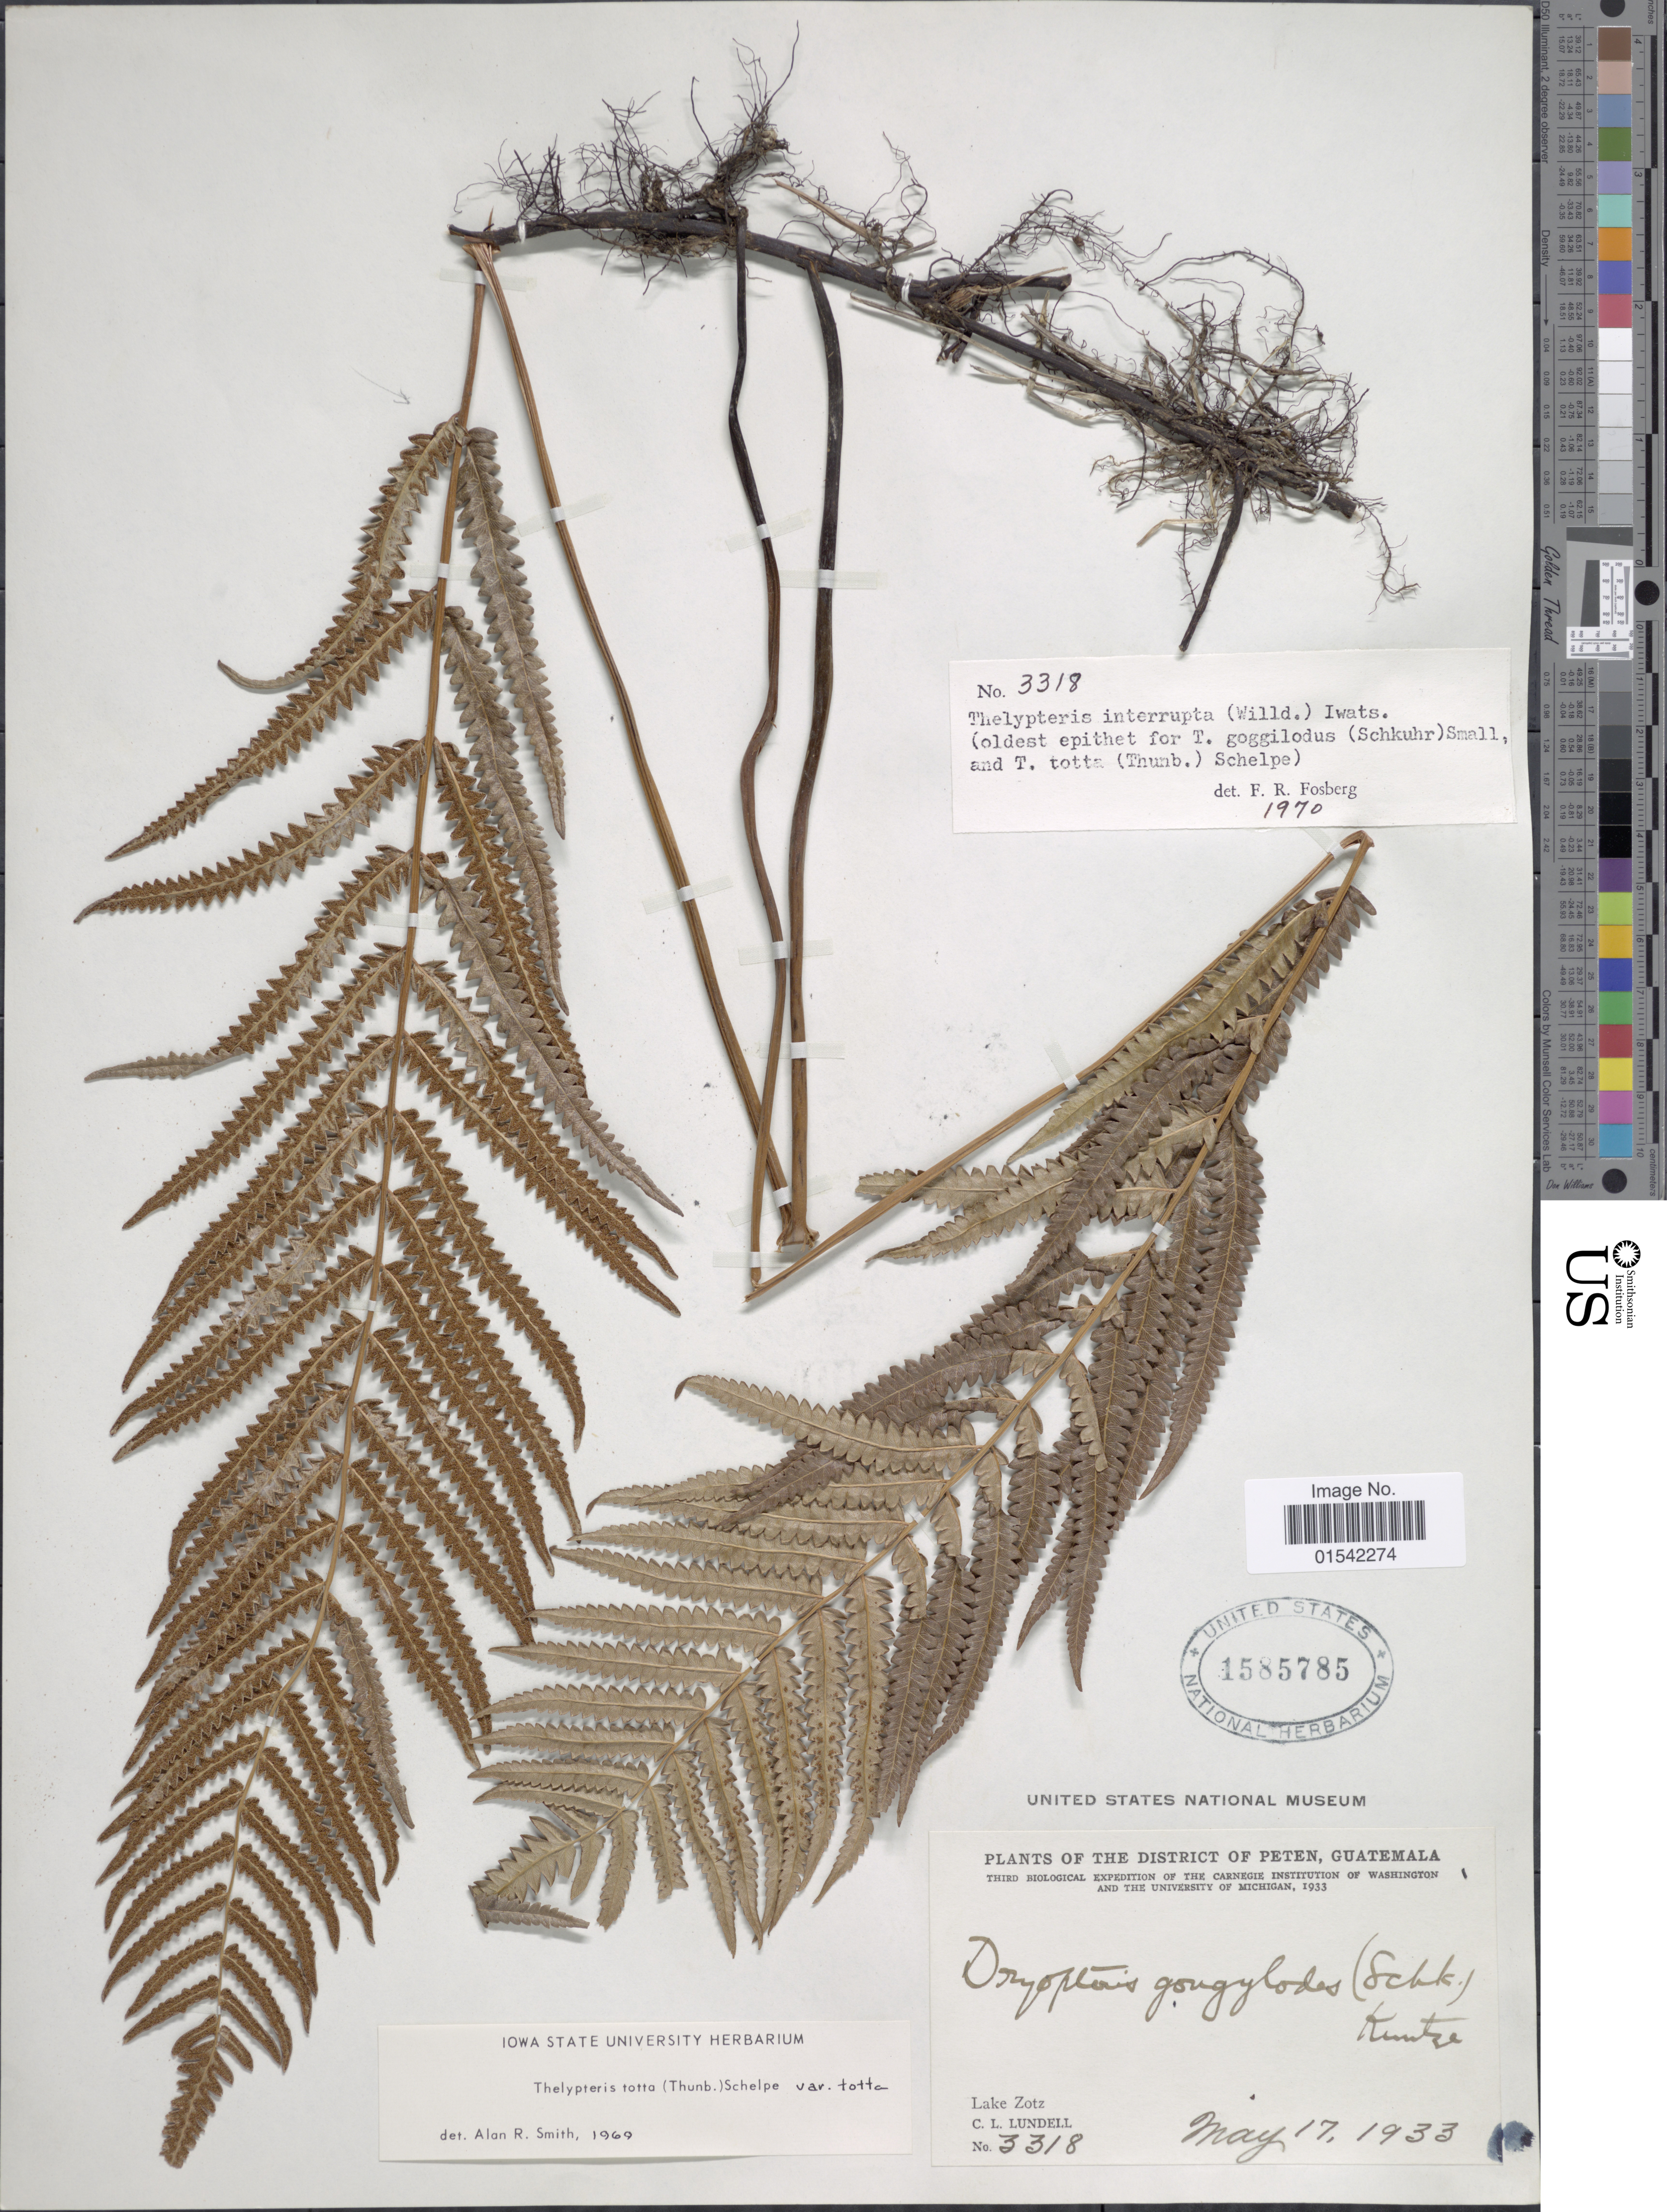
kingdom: Plantae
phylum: Tracheophyta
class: Polypodiopsida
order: Polypodiales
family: Thelypteridaceae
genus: Cyclosorus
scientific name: Cyclosorus interruptus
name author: (Willd.) H. Itô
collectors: C. L. Lundell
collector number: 3318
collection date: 1933-05-17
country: Guatemala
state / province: El Petén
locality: Lake Zotz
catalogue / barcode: US 1585785